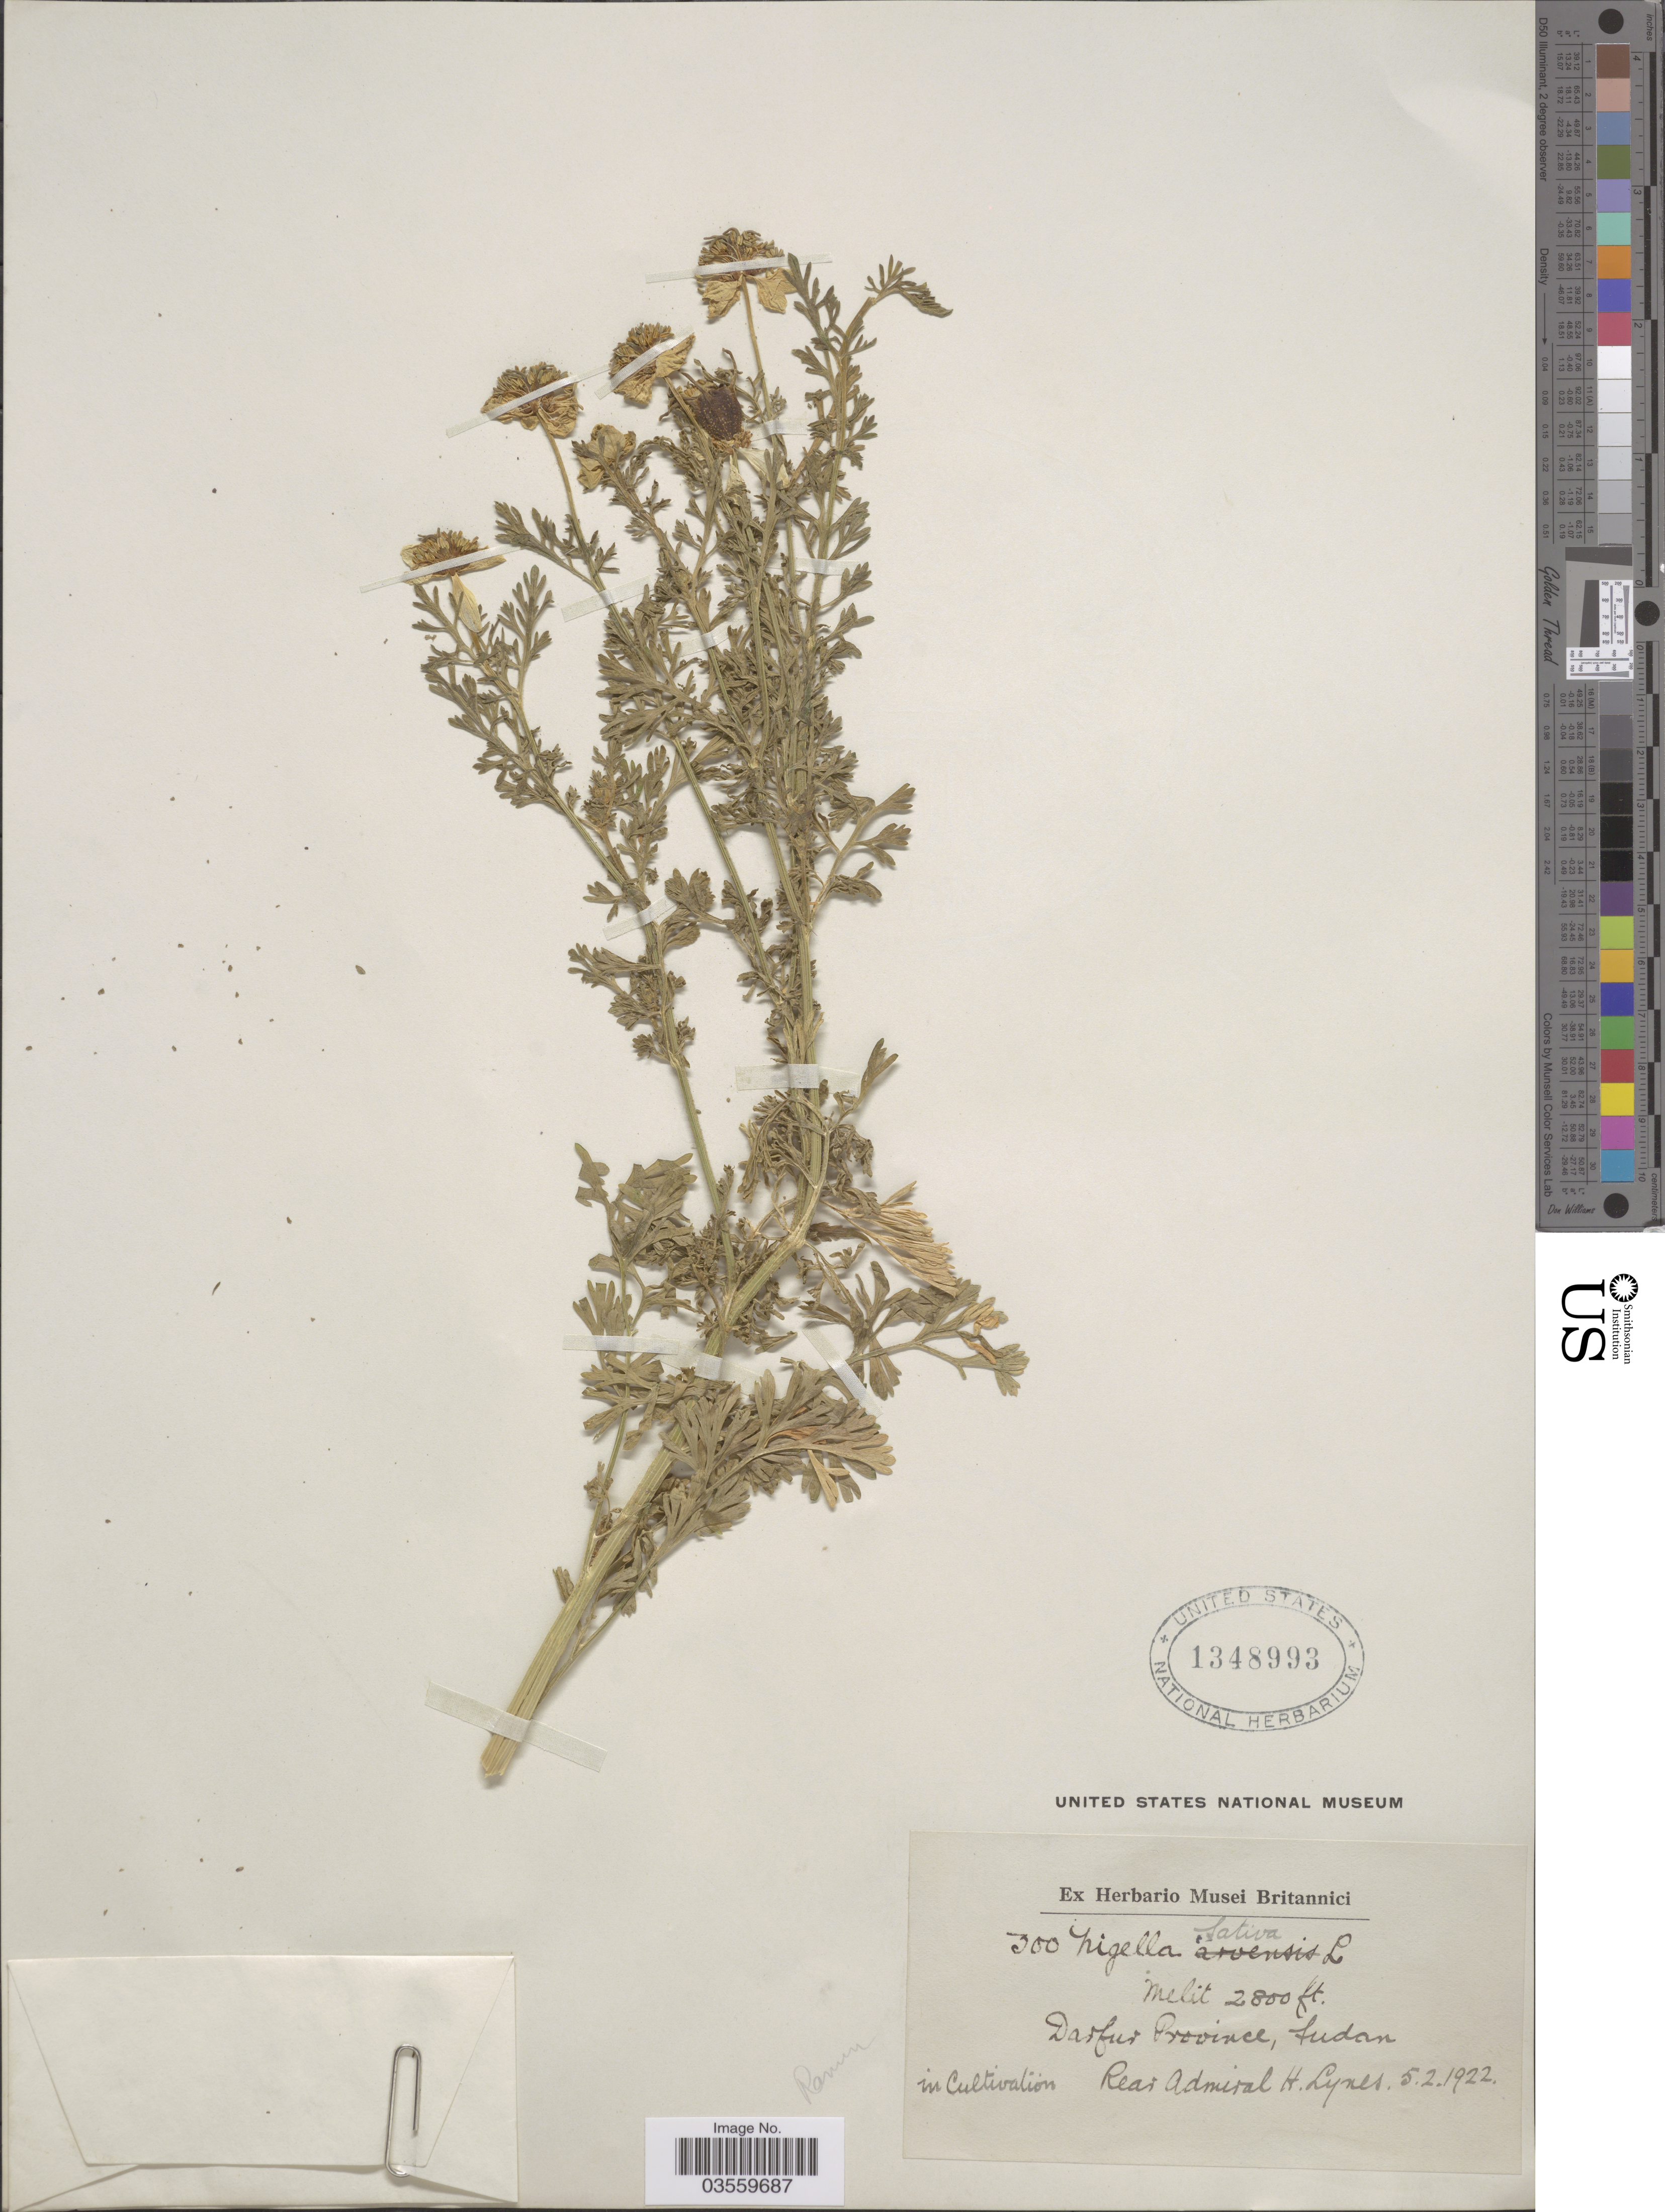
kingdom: Plantae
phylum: Tracheophyta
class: Magnoliopsida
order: Ranunculales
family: Ranunculaceae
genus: Nigella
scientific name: Nigella sativa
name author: L.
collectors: H. Lynes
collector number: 300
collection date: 1922-02-05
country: Sudan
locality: Darfur Province.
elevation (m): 853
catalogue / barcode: US 1348993